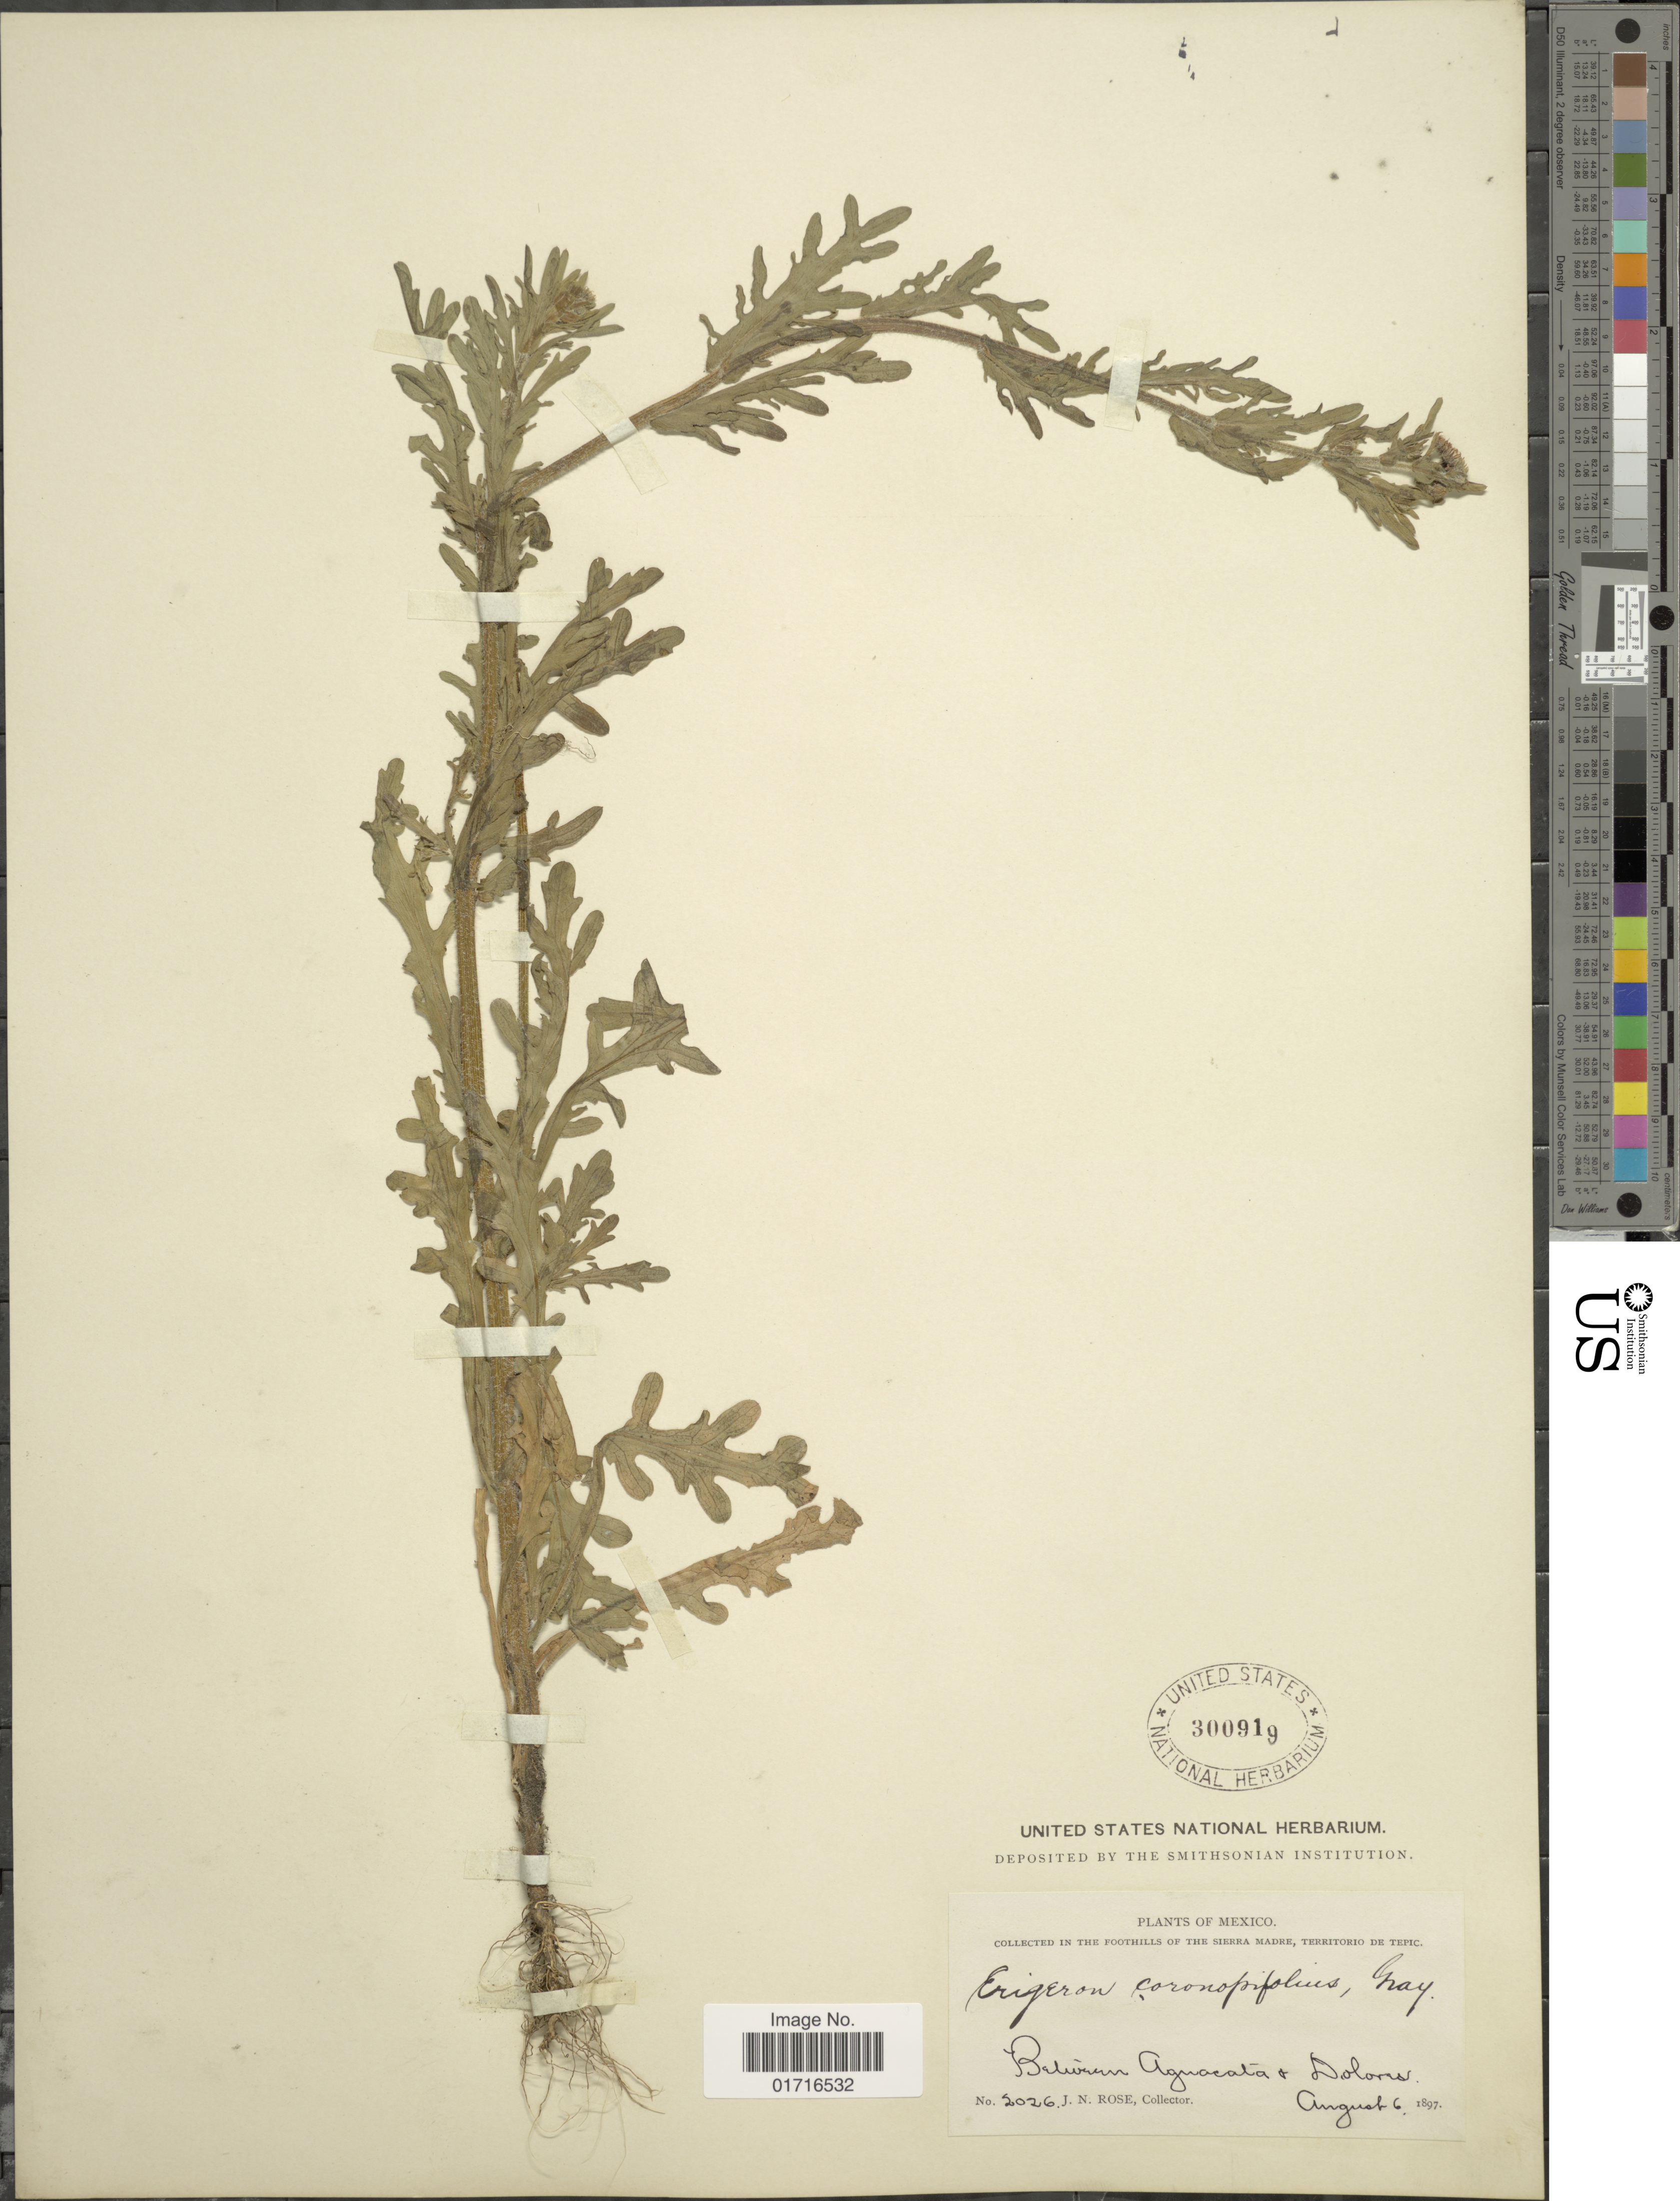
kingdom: Plantae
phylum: Tracheophyta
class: Magnoliopsida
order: Asterales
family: Asteraceae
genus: Conyza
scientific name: Conyza coronopifolia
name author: Kunth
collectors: J. N. Rose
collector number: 2026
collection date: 1897-08-06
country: Mexico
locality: Balivern Aguacata & Doloras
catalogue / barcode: US 300919